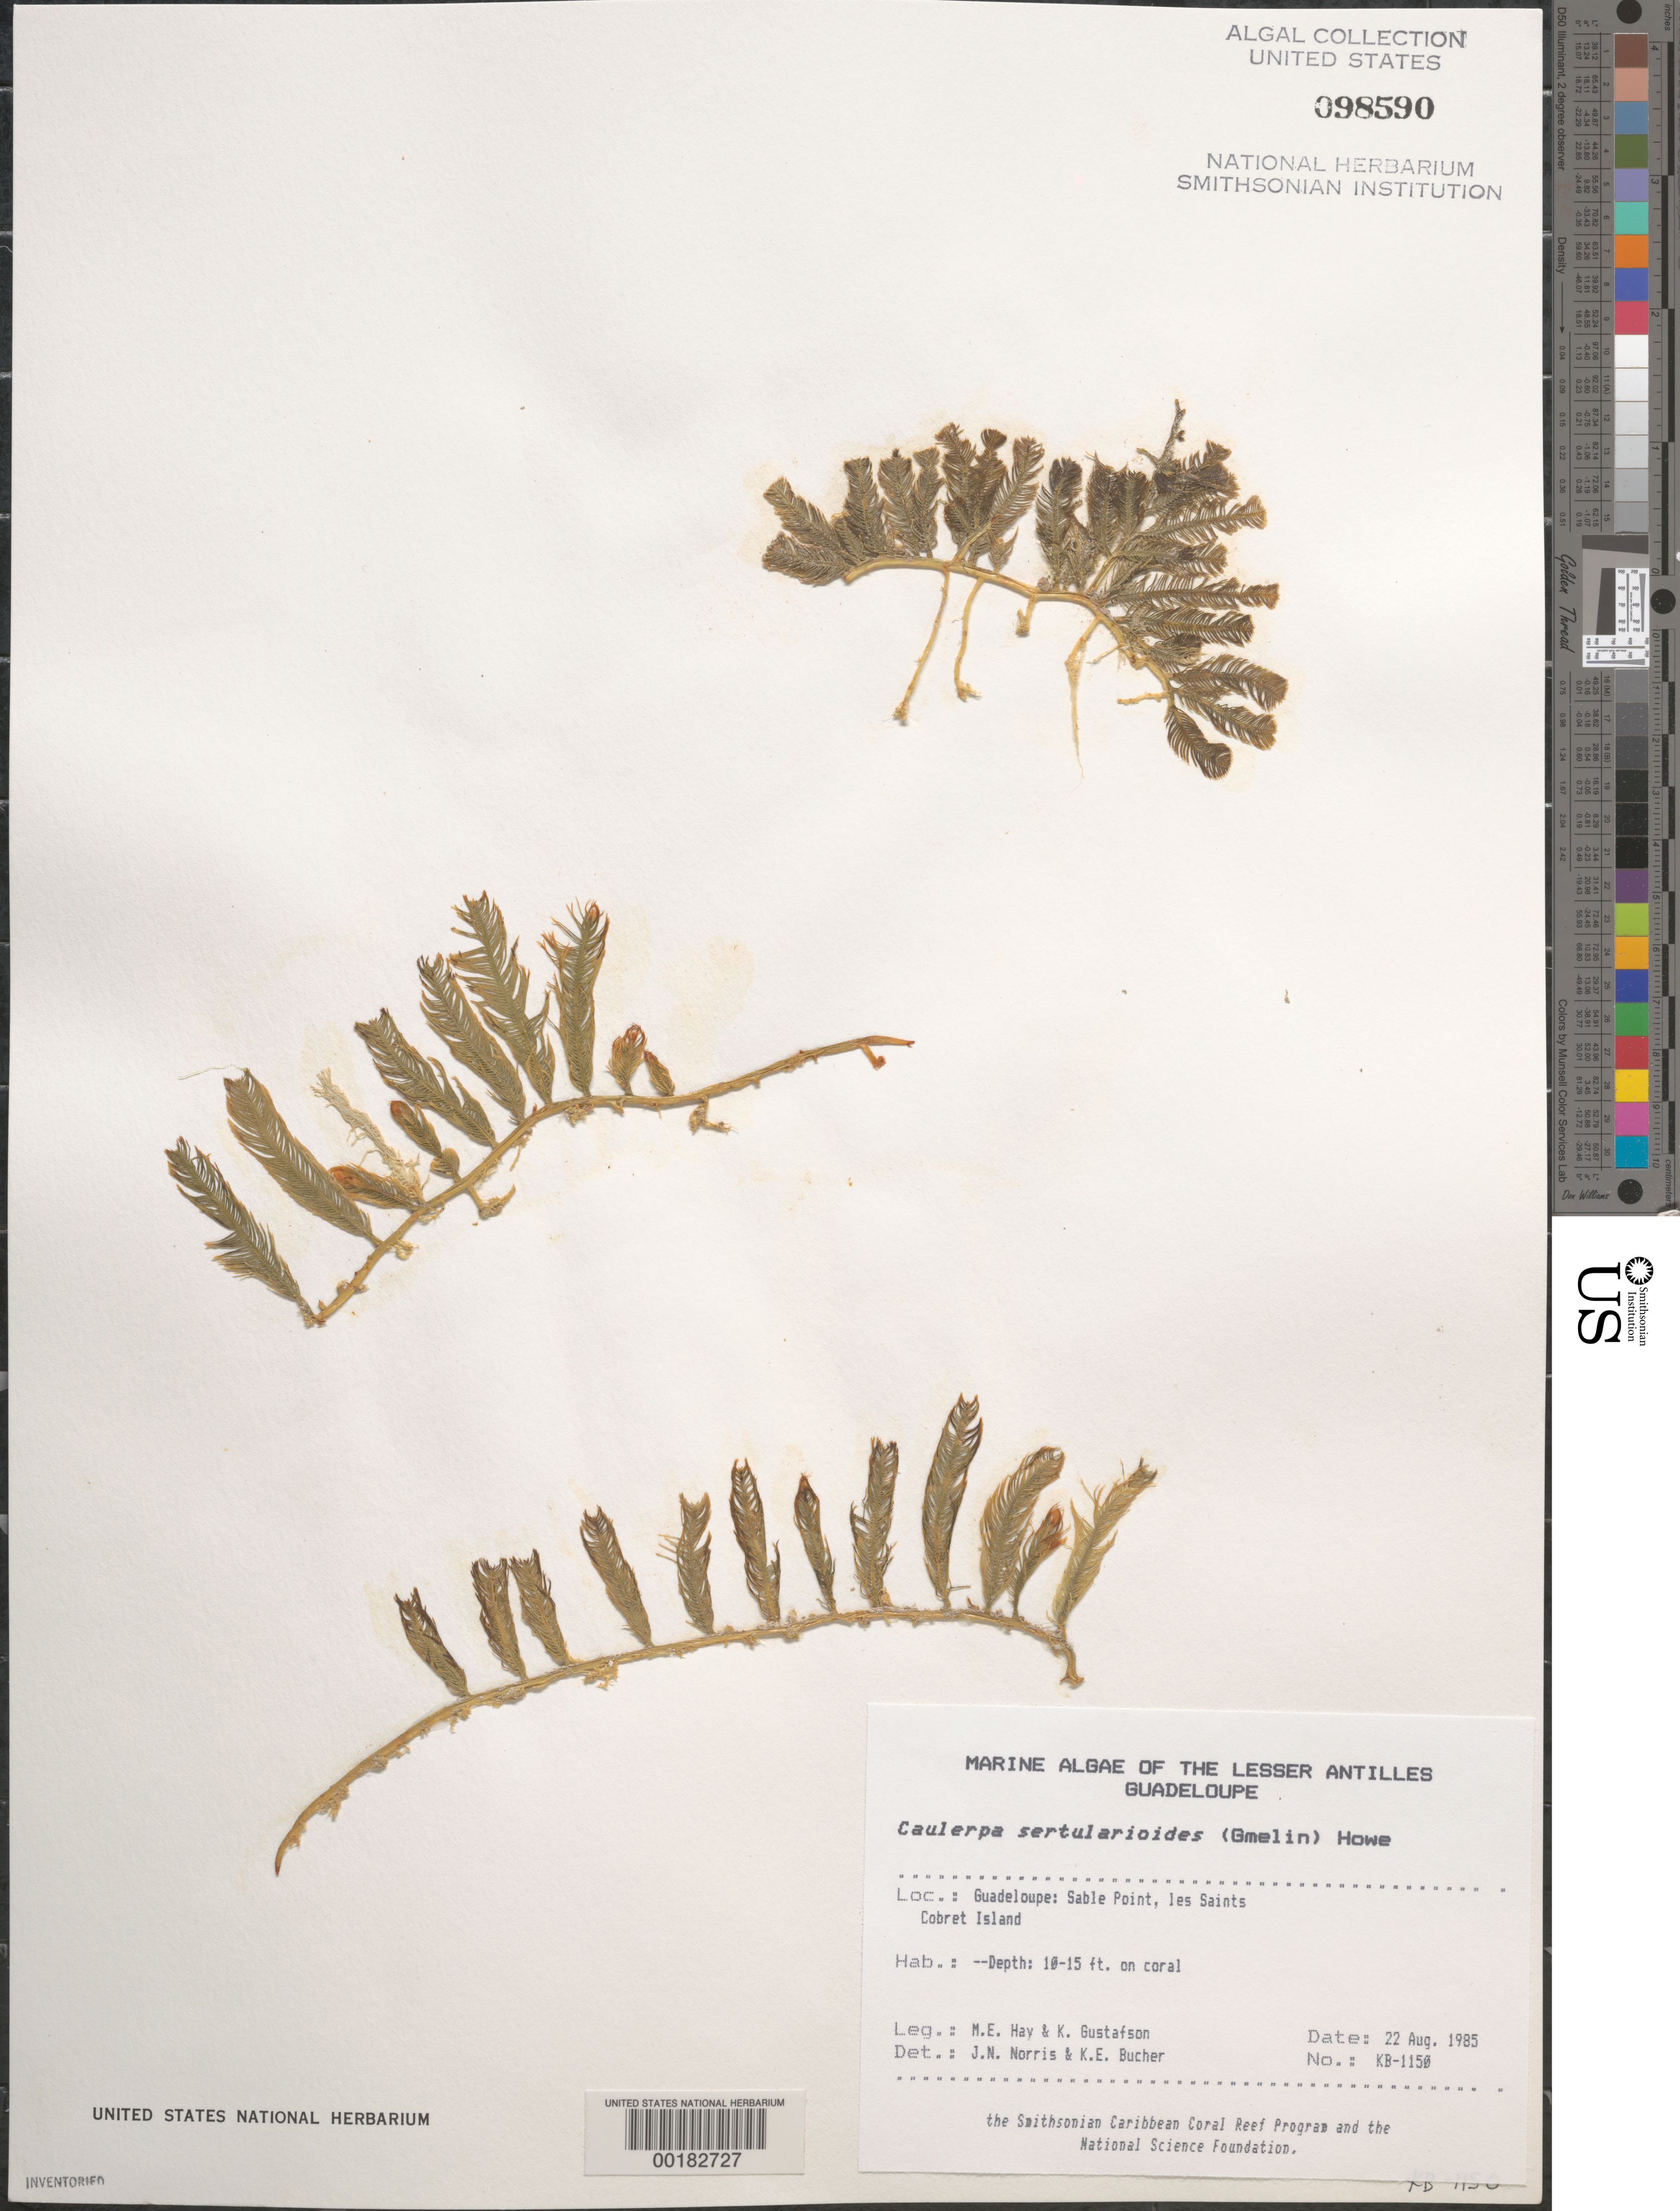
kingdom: Plantae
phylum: Chlorophyta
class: Ulvophyceae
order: Bryopsidales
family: Caulerpaceae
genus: Caulerpa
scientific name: Caulerpa sertularioides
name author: (S.G. Gmel.) M. Howe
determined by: Norris, J. N.; Bucher, K. E.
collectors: M. E. Hay & K. Gustafson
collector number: KB-1150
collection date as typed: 22 Aug 1985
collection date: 1985-08-22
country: Guadeloupe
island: Cabrit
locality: Sable Point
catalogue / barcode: US 98590